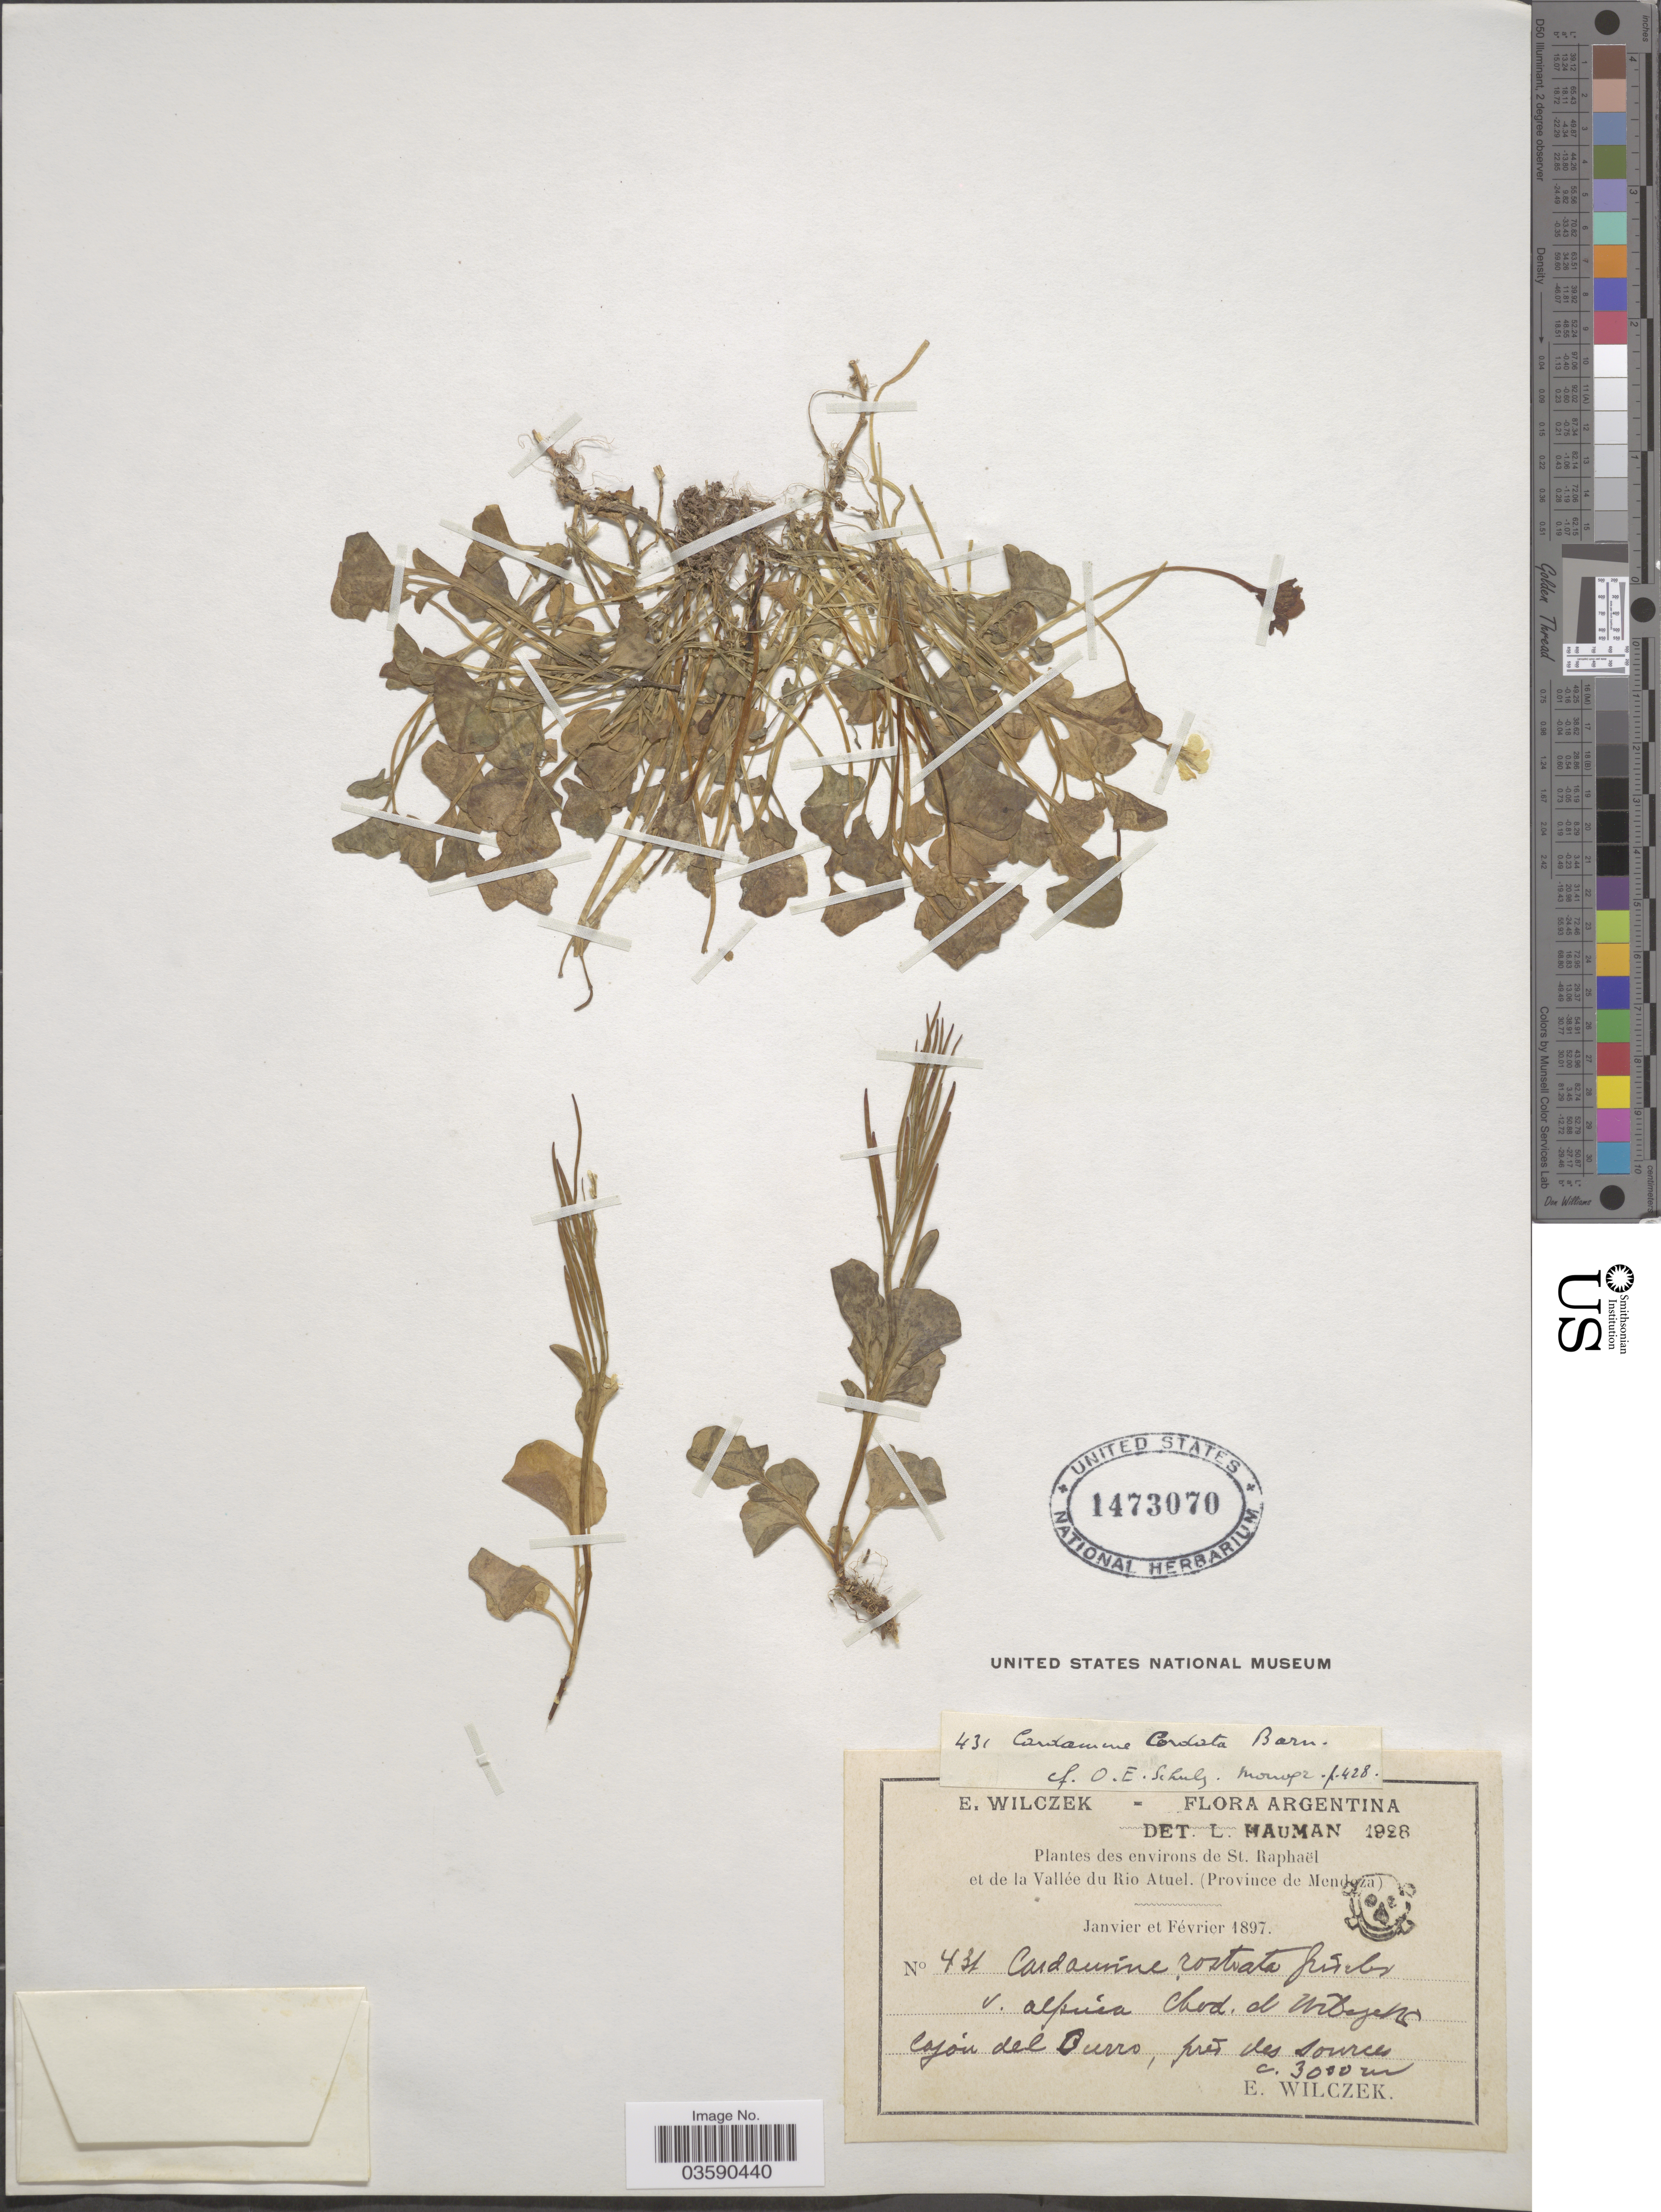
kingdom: Plantae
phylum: Tracheophyta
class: Magnoliopsida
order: Brassicales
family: Brassicaceae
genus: Cardamine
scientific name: Cardamine cordata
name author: Barnéoud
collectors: E. Wilczek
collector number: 431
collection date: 1897-01/1897-02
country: Argentina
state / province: Mendoza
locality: Environs de St. Raphaël et de la Vallée du Rio Atuel. Cajon del Burro, pres des sources.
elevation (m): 3000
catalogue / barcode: US 1473070